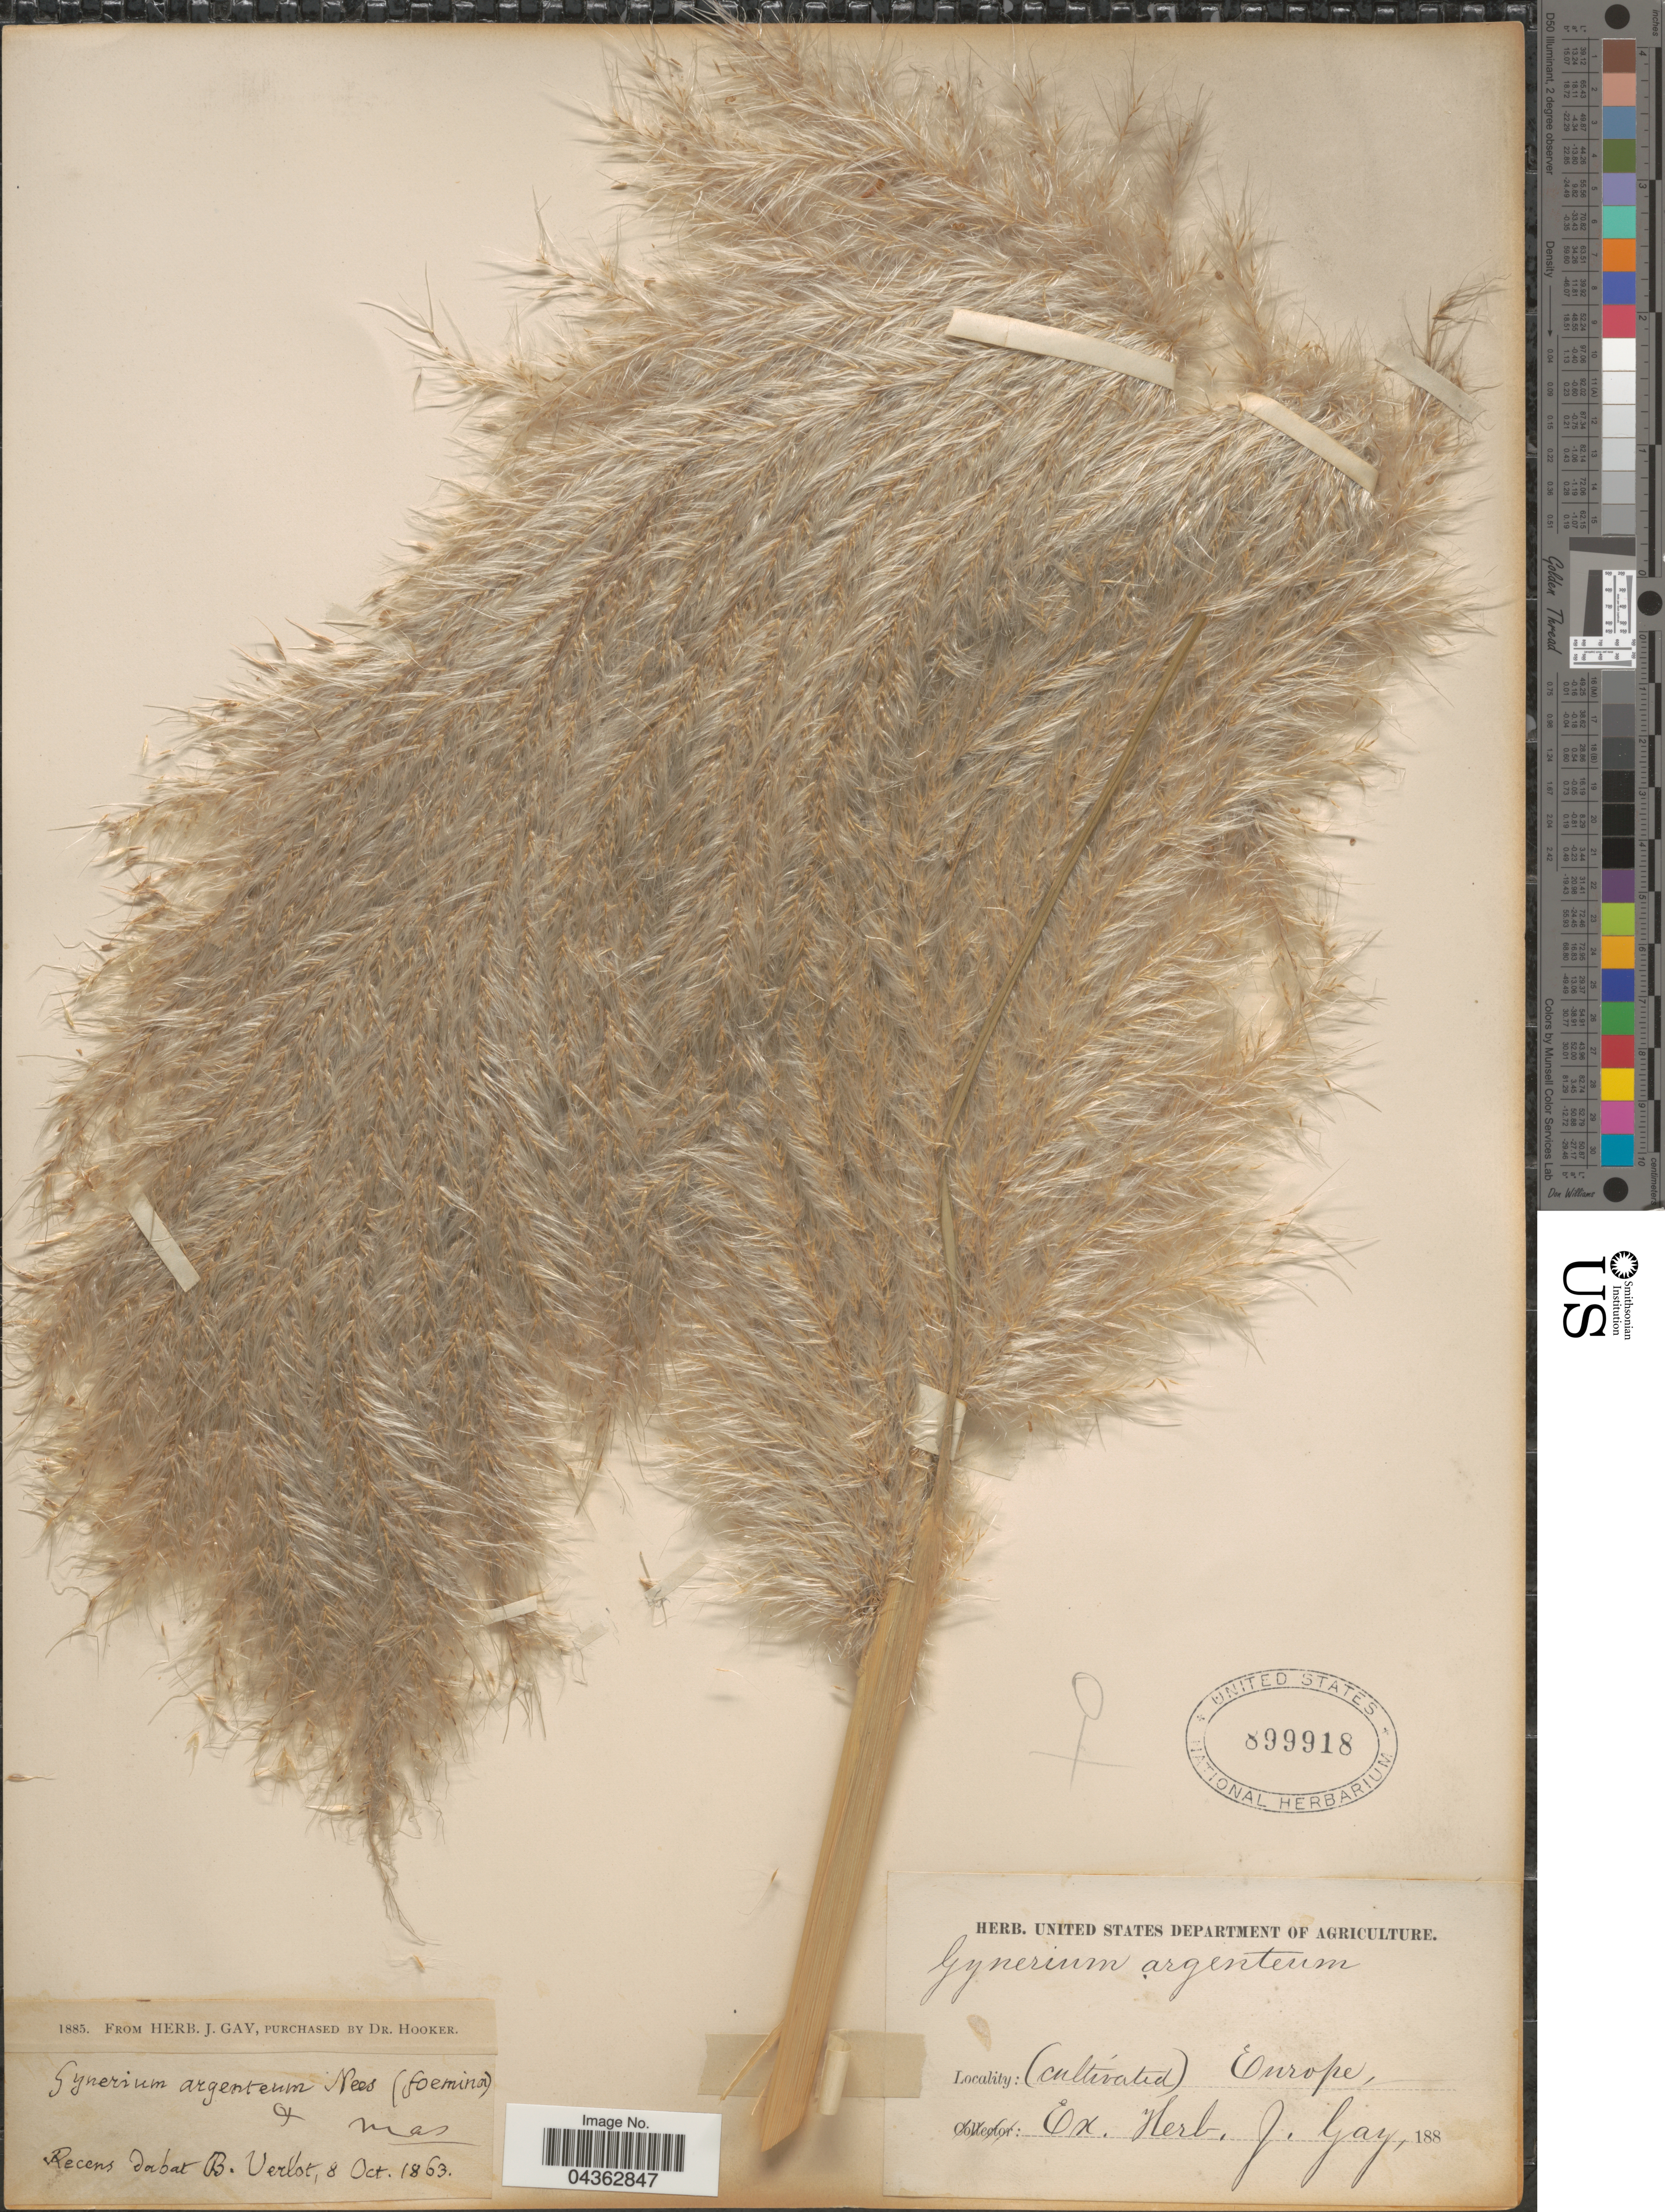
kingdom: Plantae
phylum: Tracheophyta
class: Liliopsida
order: Poales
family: Poaceae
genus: Cortaderia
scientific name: Cortaderia selloana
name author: (Schult. & Schult. f.) Asch. & Graebn.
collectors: B. Verlot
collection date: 1863-10-08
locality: Europe.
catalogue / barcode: US 899918